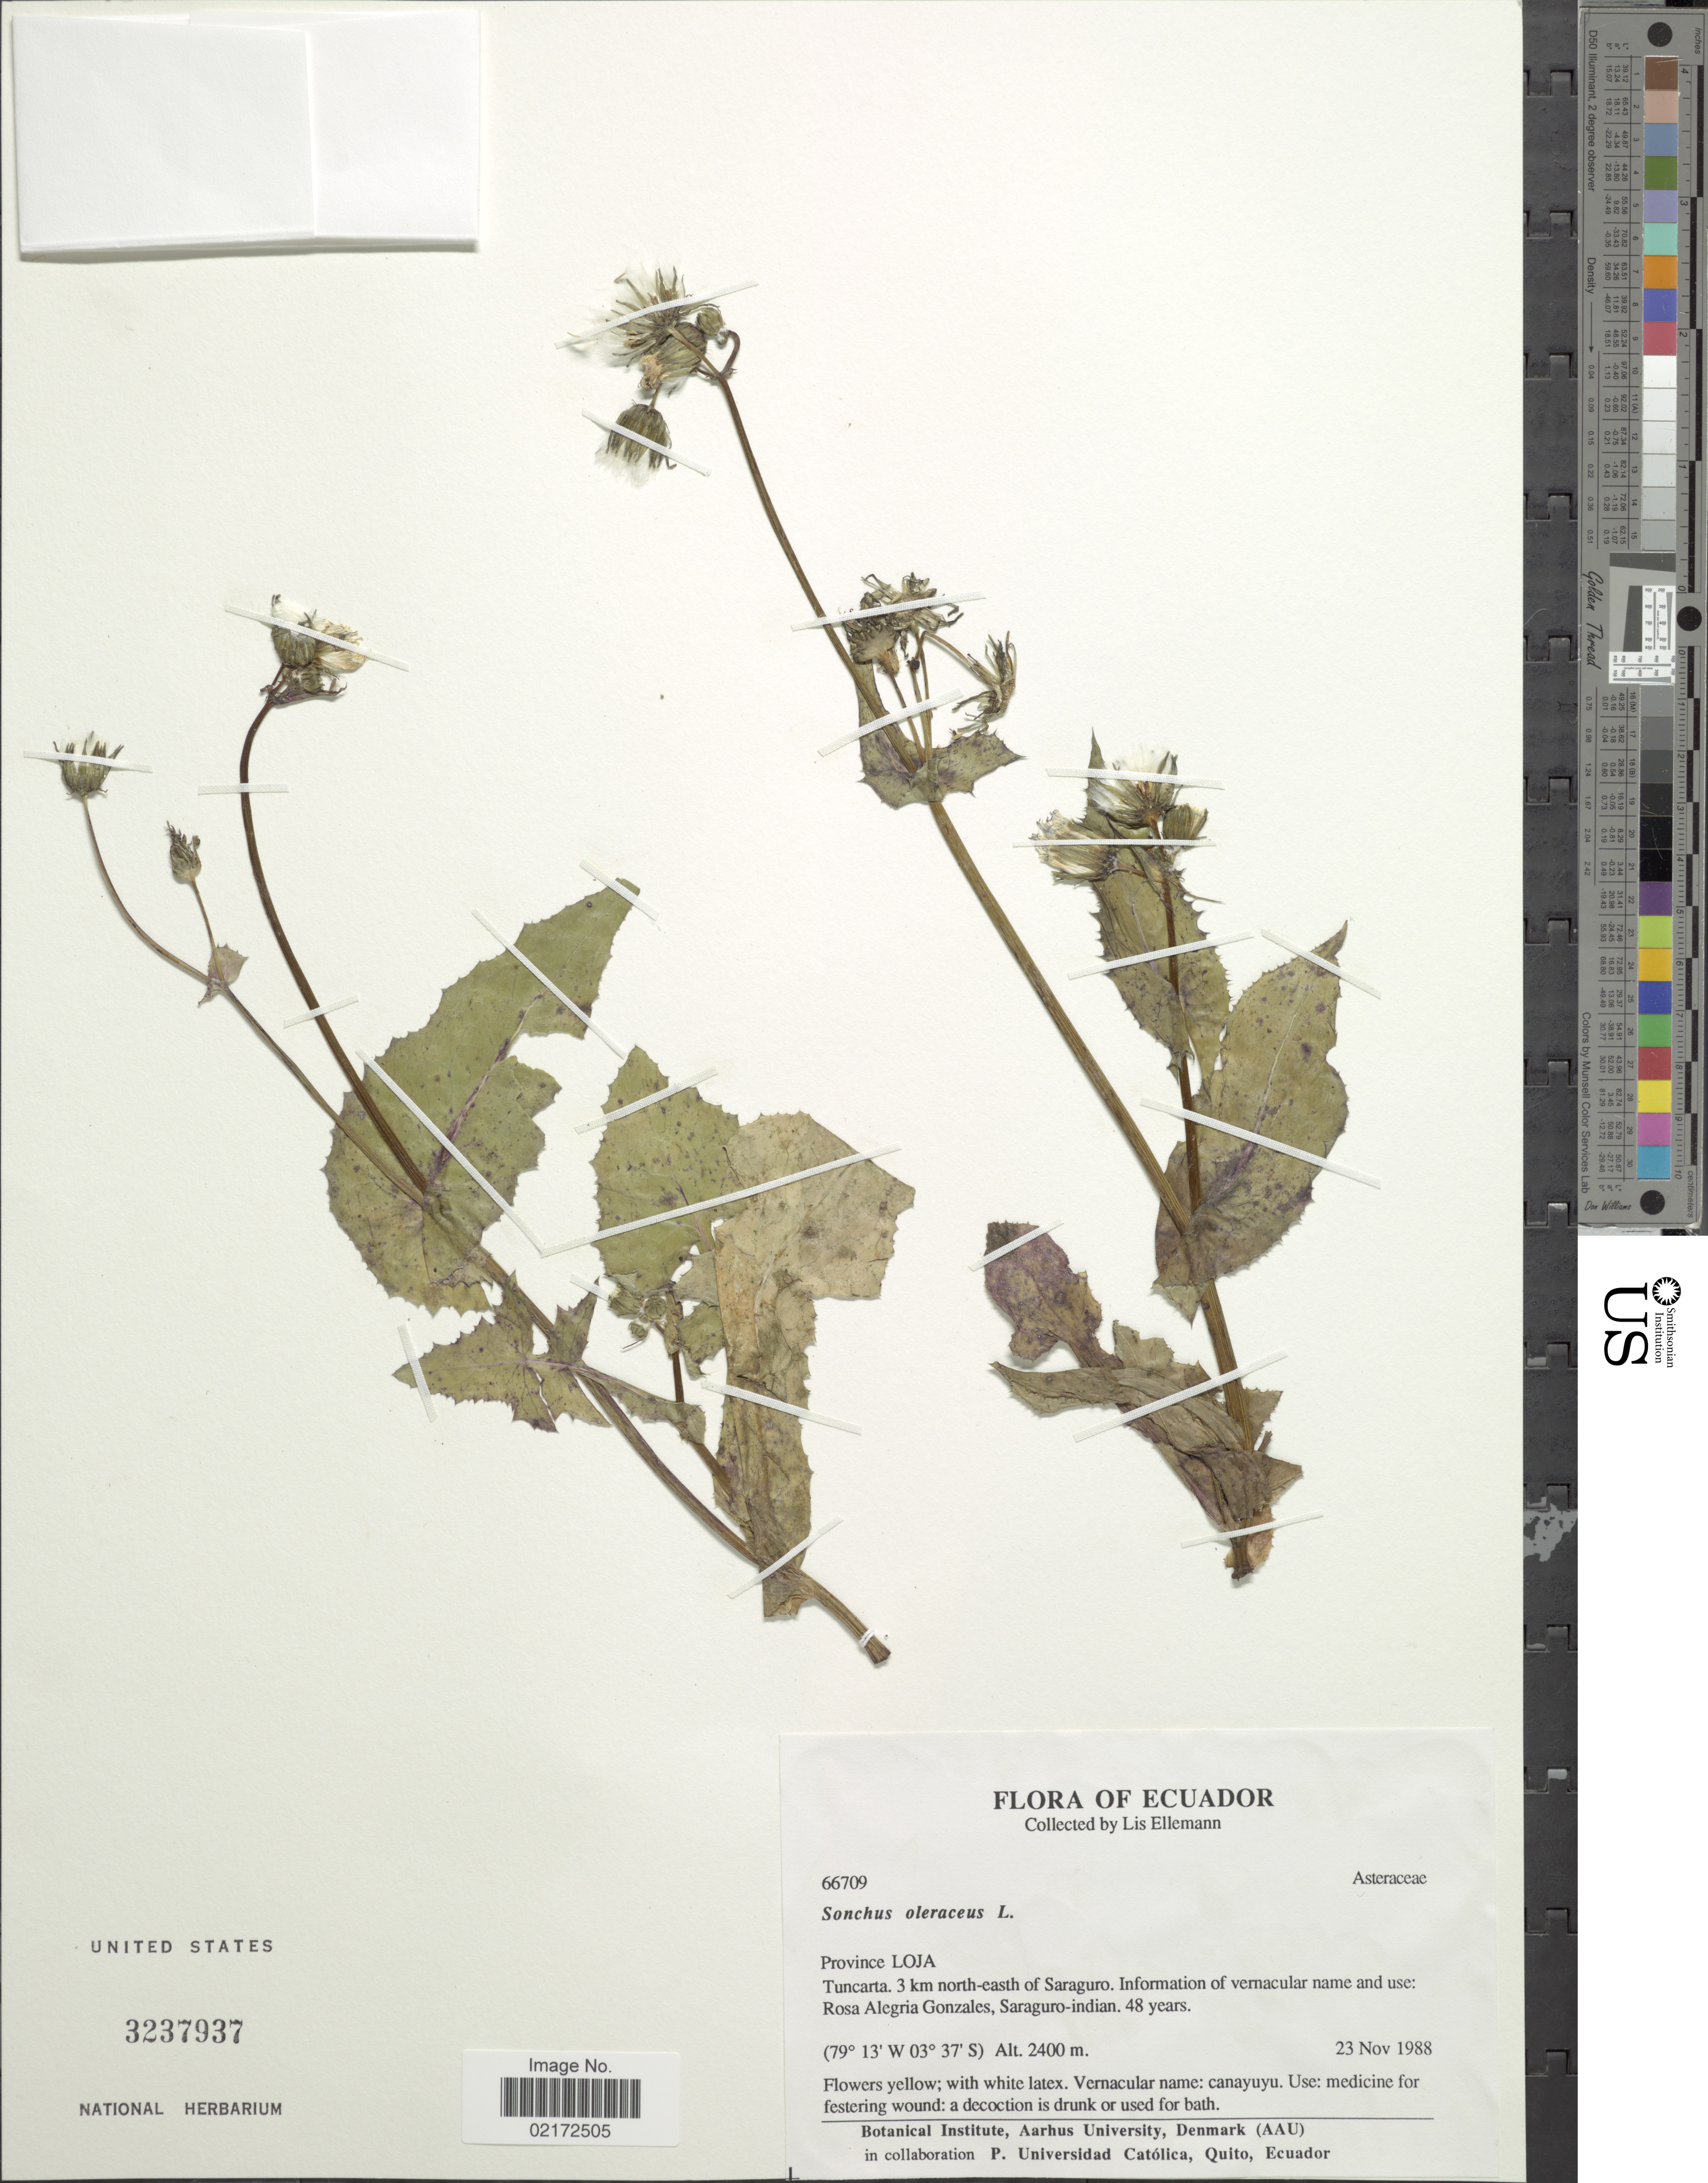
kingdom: Plantae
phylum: Tracheophyta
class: Magnoliopsida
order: Asterales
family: Asteraceae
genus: Sonchus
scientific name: Sonchus oleraceus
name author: L.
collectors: L. Ellemann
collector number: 66709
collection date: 1988-11-23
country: Ecuador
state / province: Loja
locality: Province Loja. Tuncarta. 3 km north-east of Saraguro.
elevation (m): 2400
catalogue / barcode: US 3237937